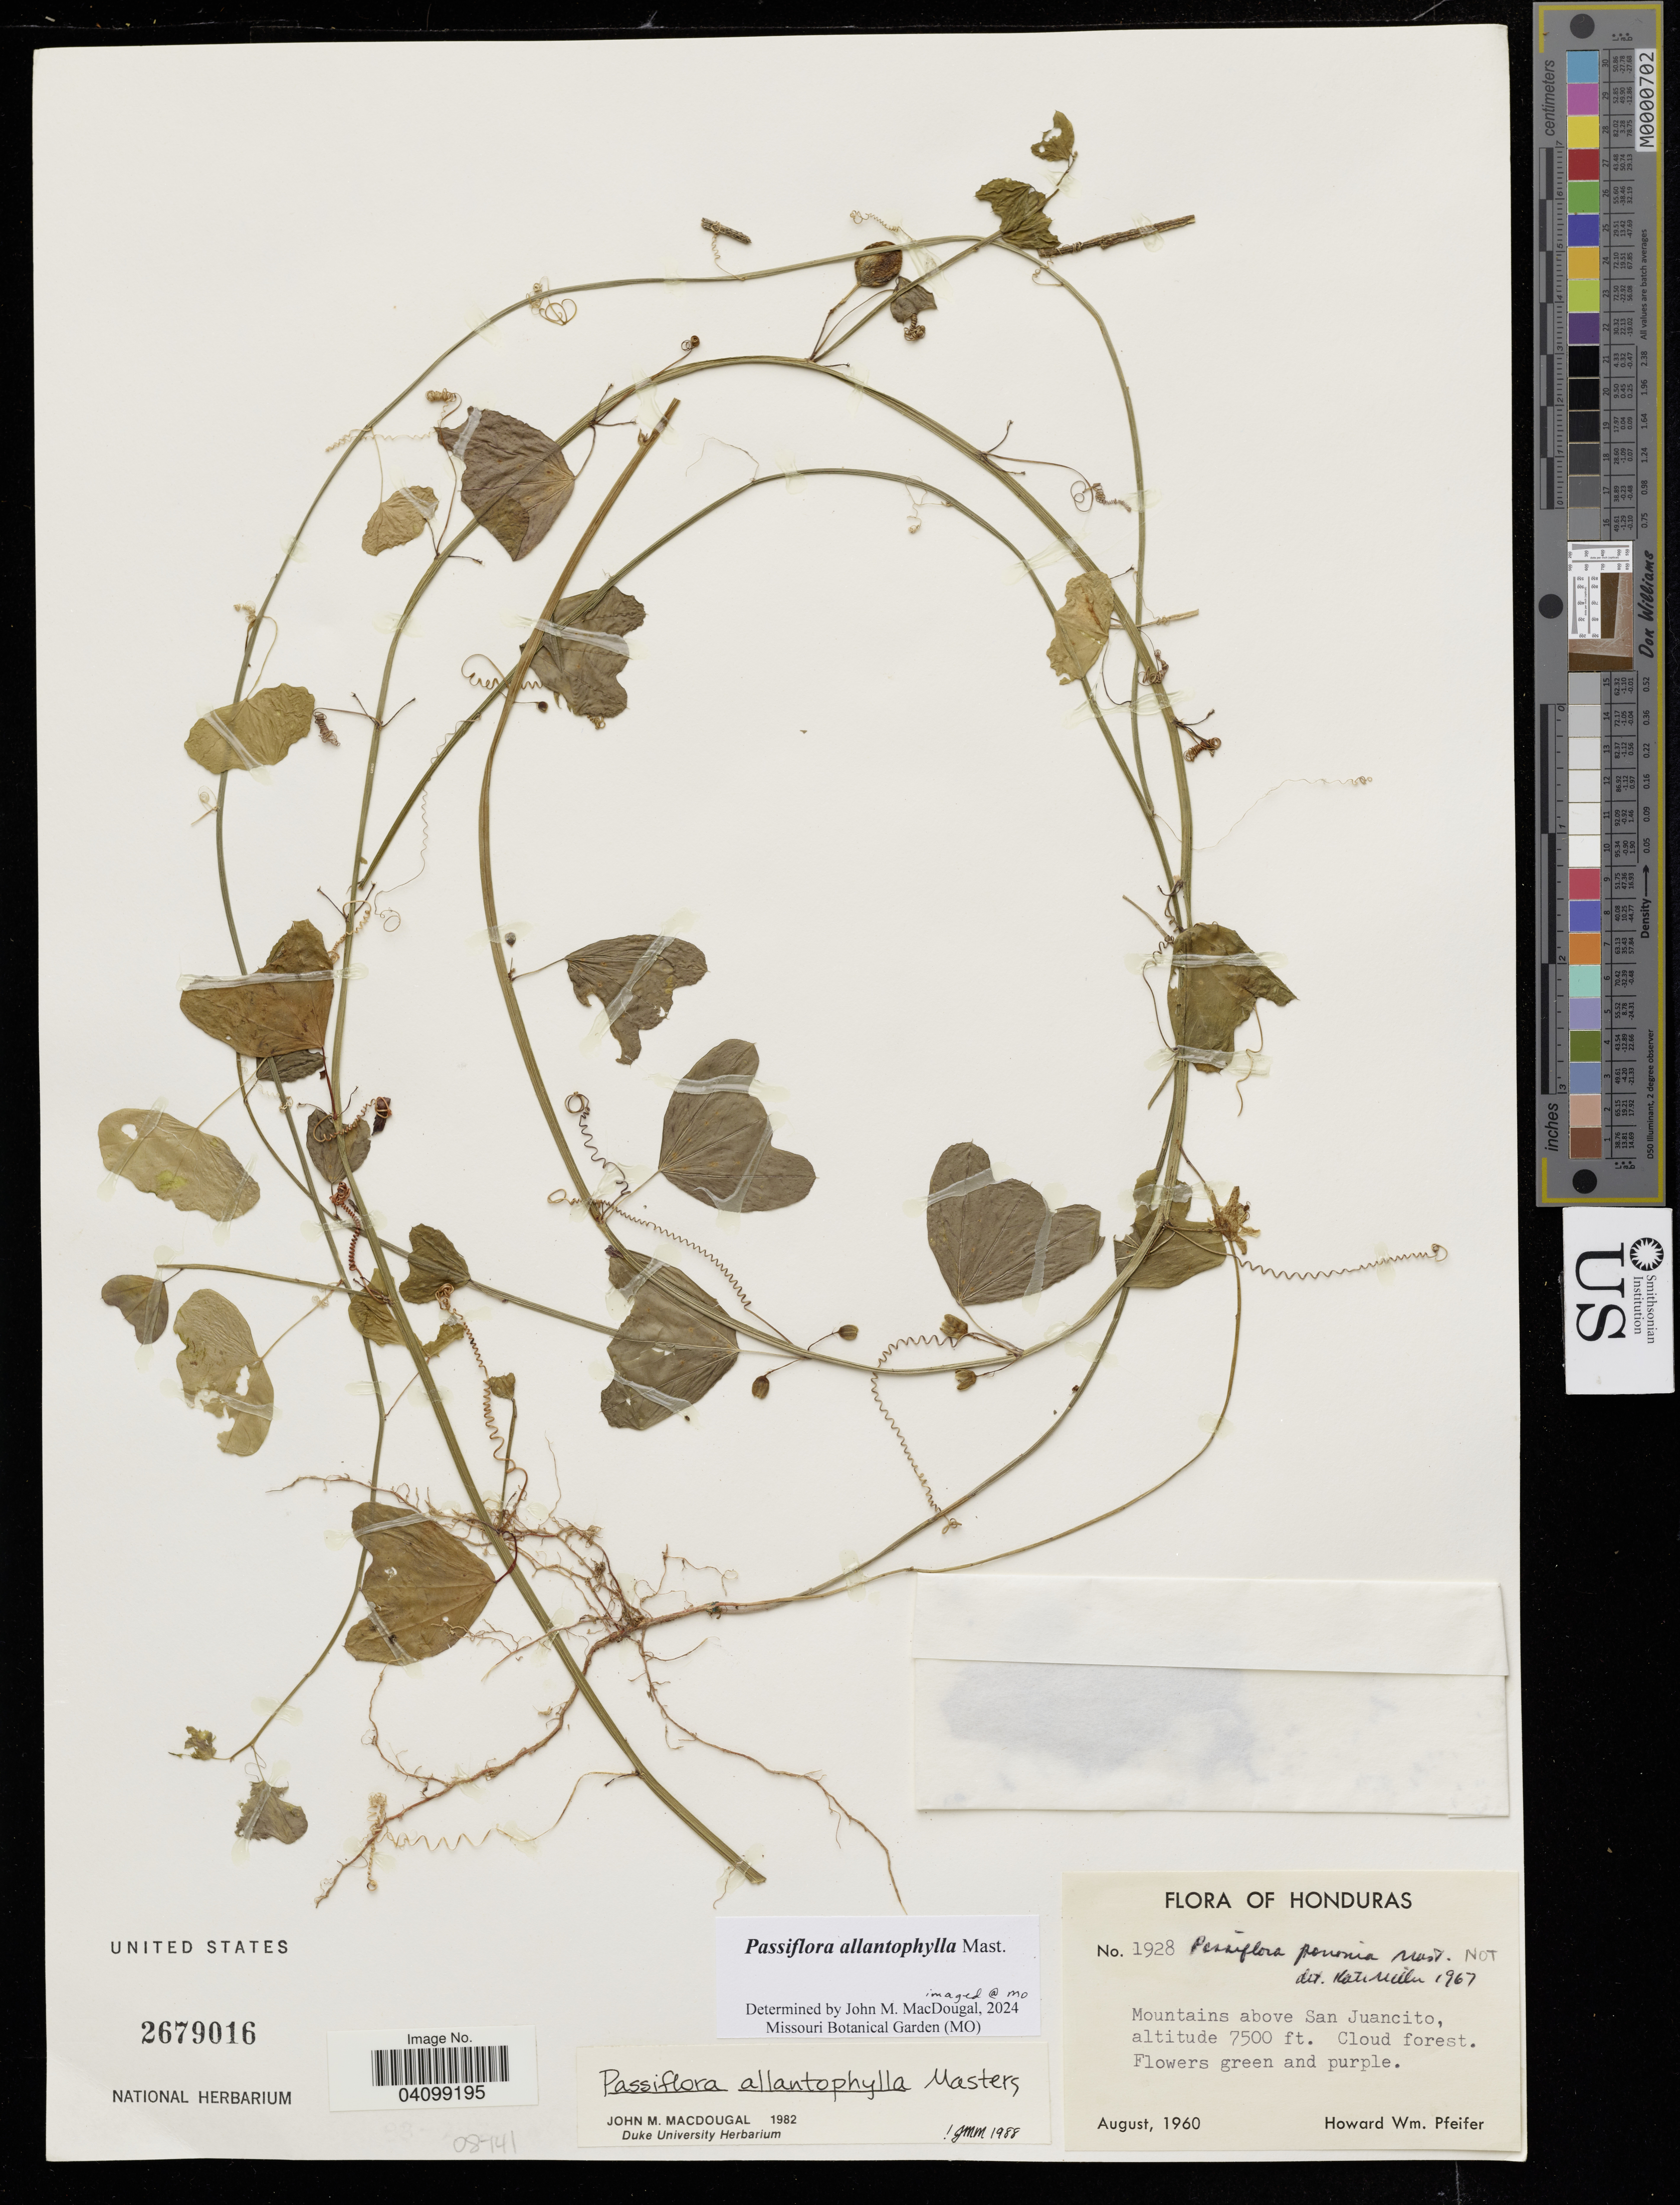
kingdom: Plantae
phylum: Tracheophyta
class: Magnoliopsida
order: Malpighiales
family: Passifloraceae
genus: Passiflora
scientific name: Passiflora allantophylla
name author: Mast. in Donn. Sm.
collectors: H. W. Pfeifer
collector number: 1928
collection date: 1960-08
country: Honduras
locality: Mountains above San Juancito.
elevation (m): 2286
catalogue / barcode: US 2679016